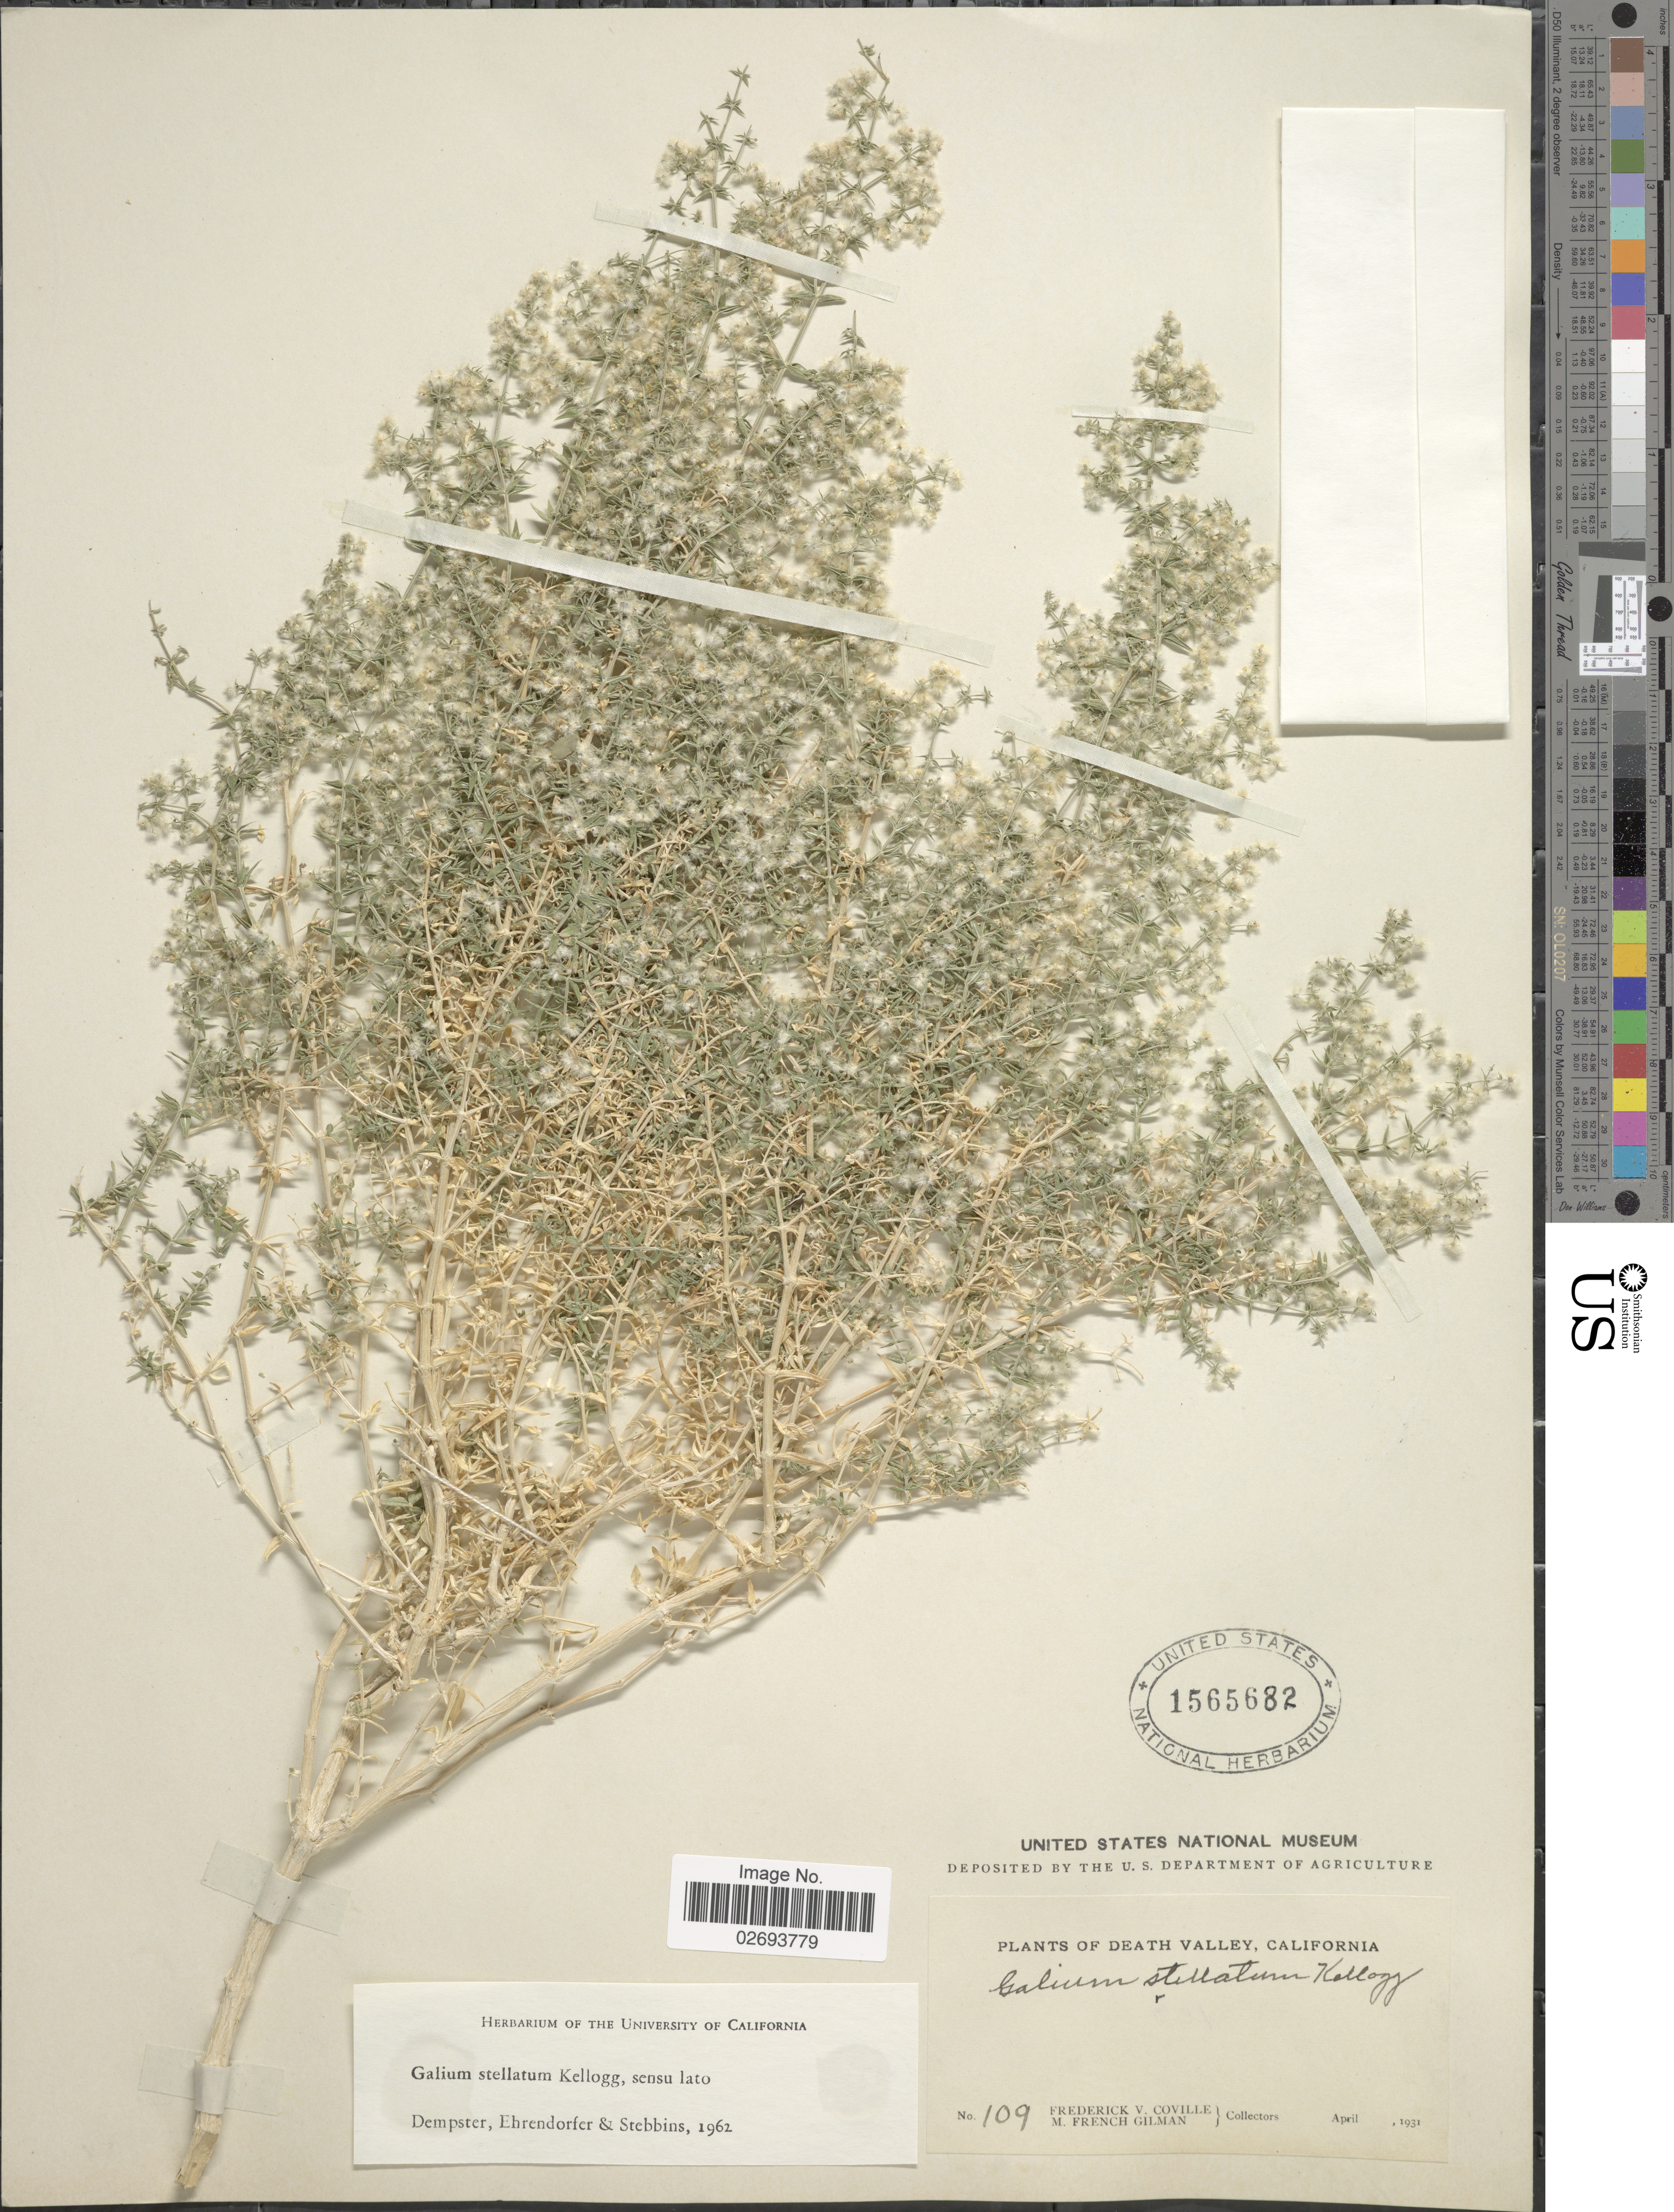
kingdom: Plantae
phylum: Tracheophyta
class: Magnoliopsida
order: Gentianales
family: Rubiaceae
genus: Galium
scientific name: Galium stellatum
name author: Kellogg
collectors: F. V. Coville & M. F. Gilman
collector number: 109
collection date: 1931-04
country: United States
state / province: California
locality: Death Valley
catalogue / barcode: US 1565682